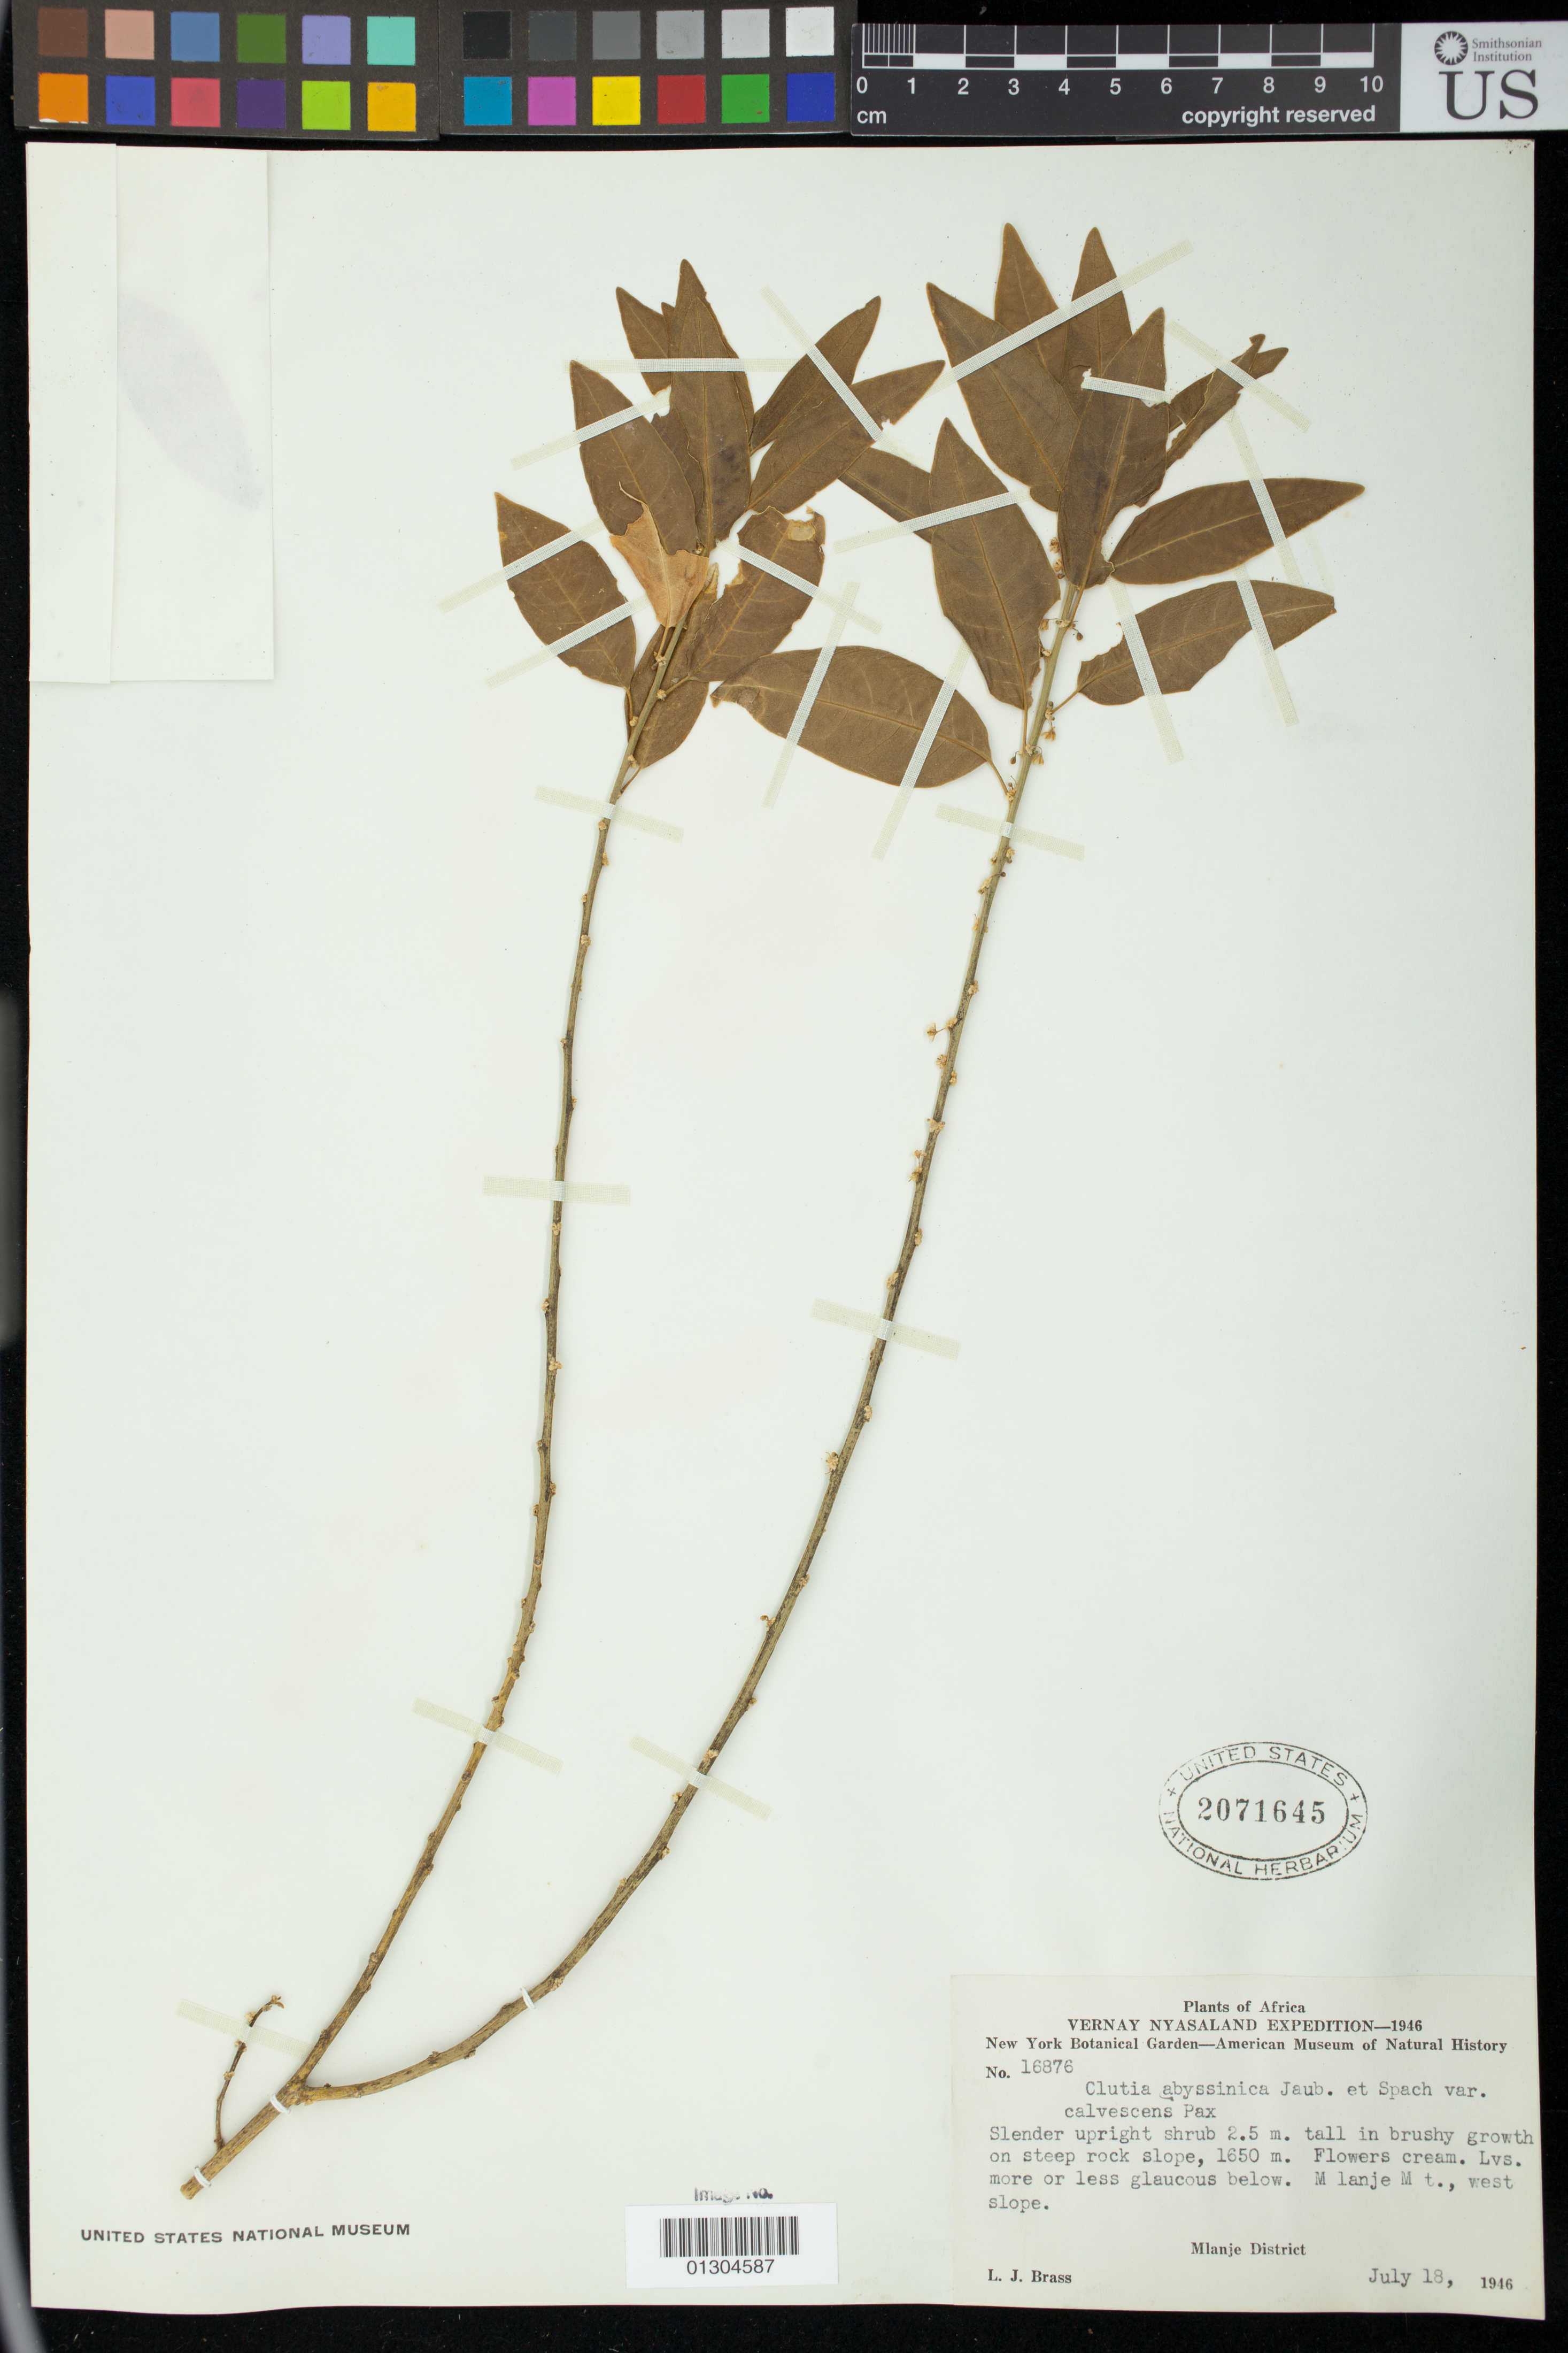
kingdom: Plantae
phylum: Tracheophyta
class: Magnoliopsida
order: Malpighiales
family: Peraceae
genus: Clutia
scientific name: Clutia abyssinica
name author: Jaub. & Spach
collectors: L. J. Brass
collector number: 16876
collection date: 1946-07-18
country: Malawi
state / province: Southern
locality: Mlanje Mt., west slope, Mlanje District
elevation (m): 1650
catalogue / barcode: US 2071645